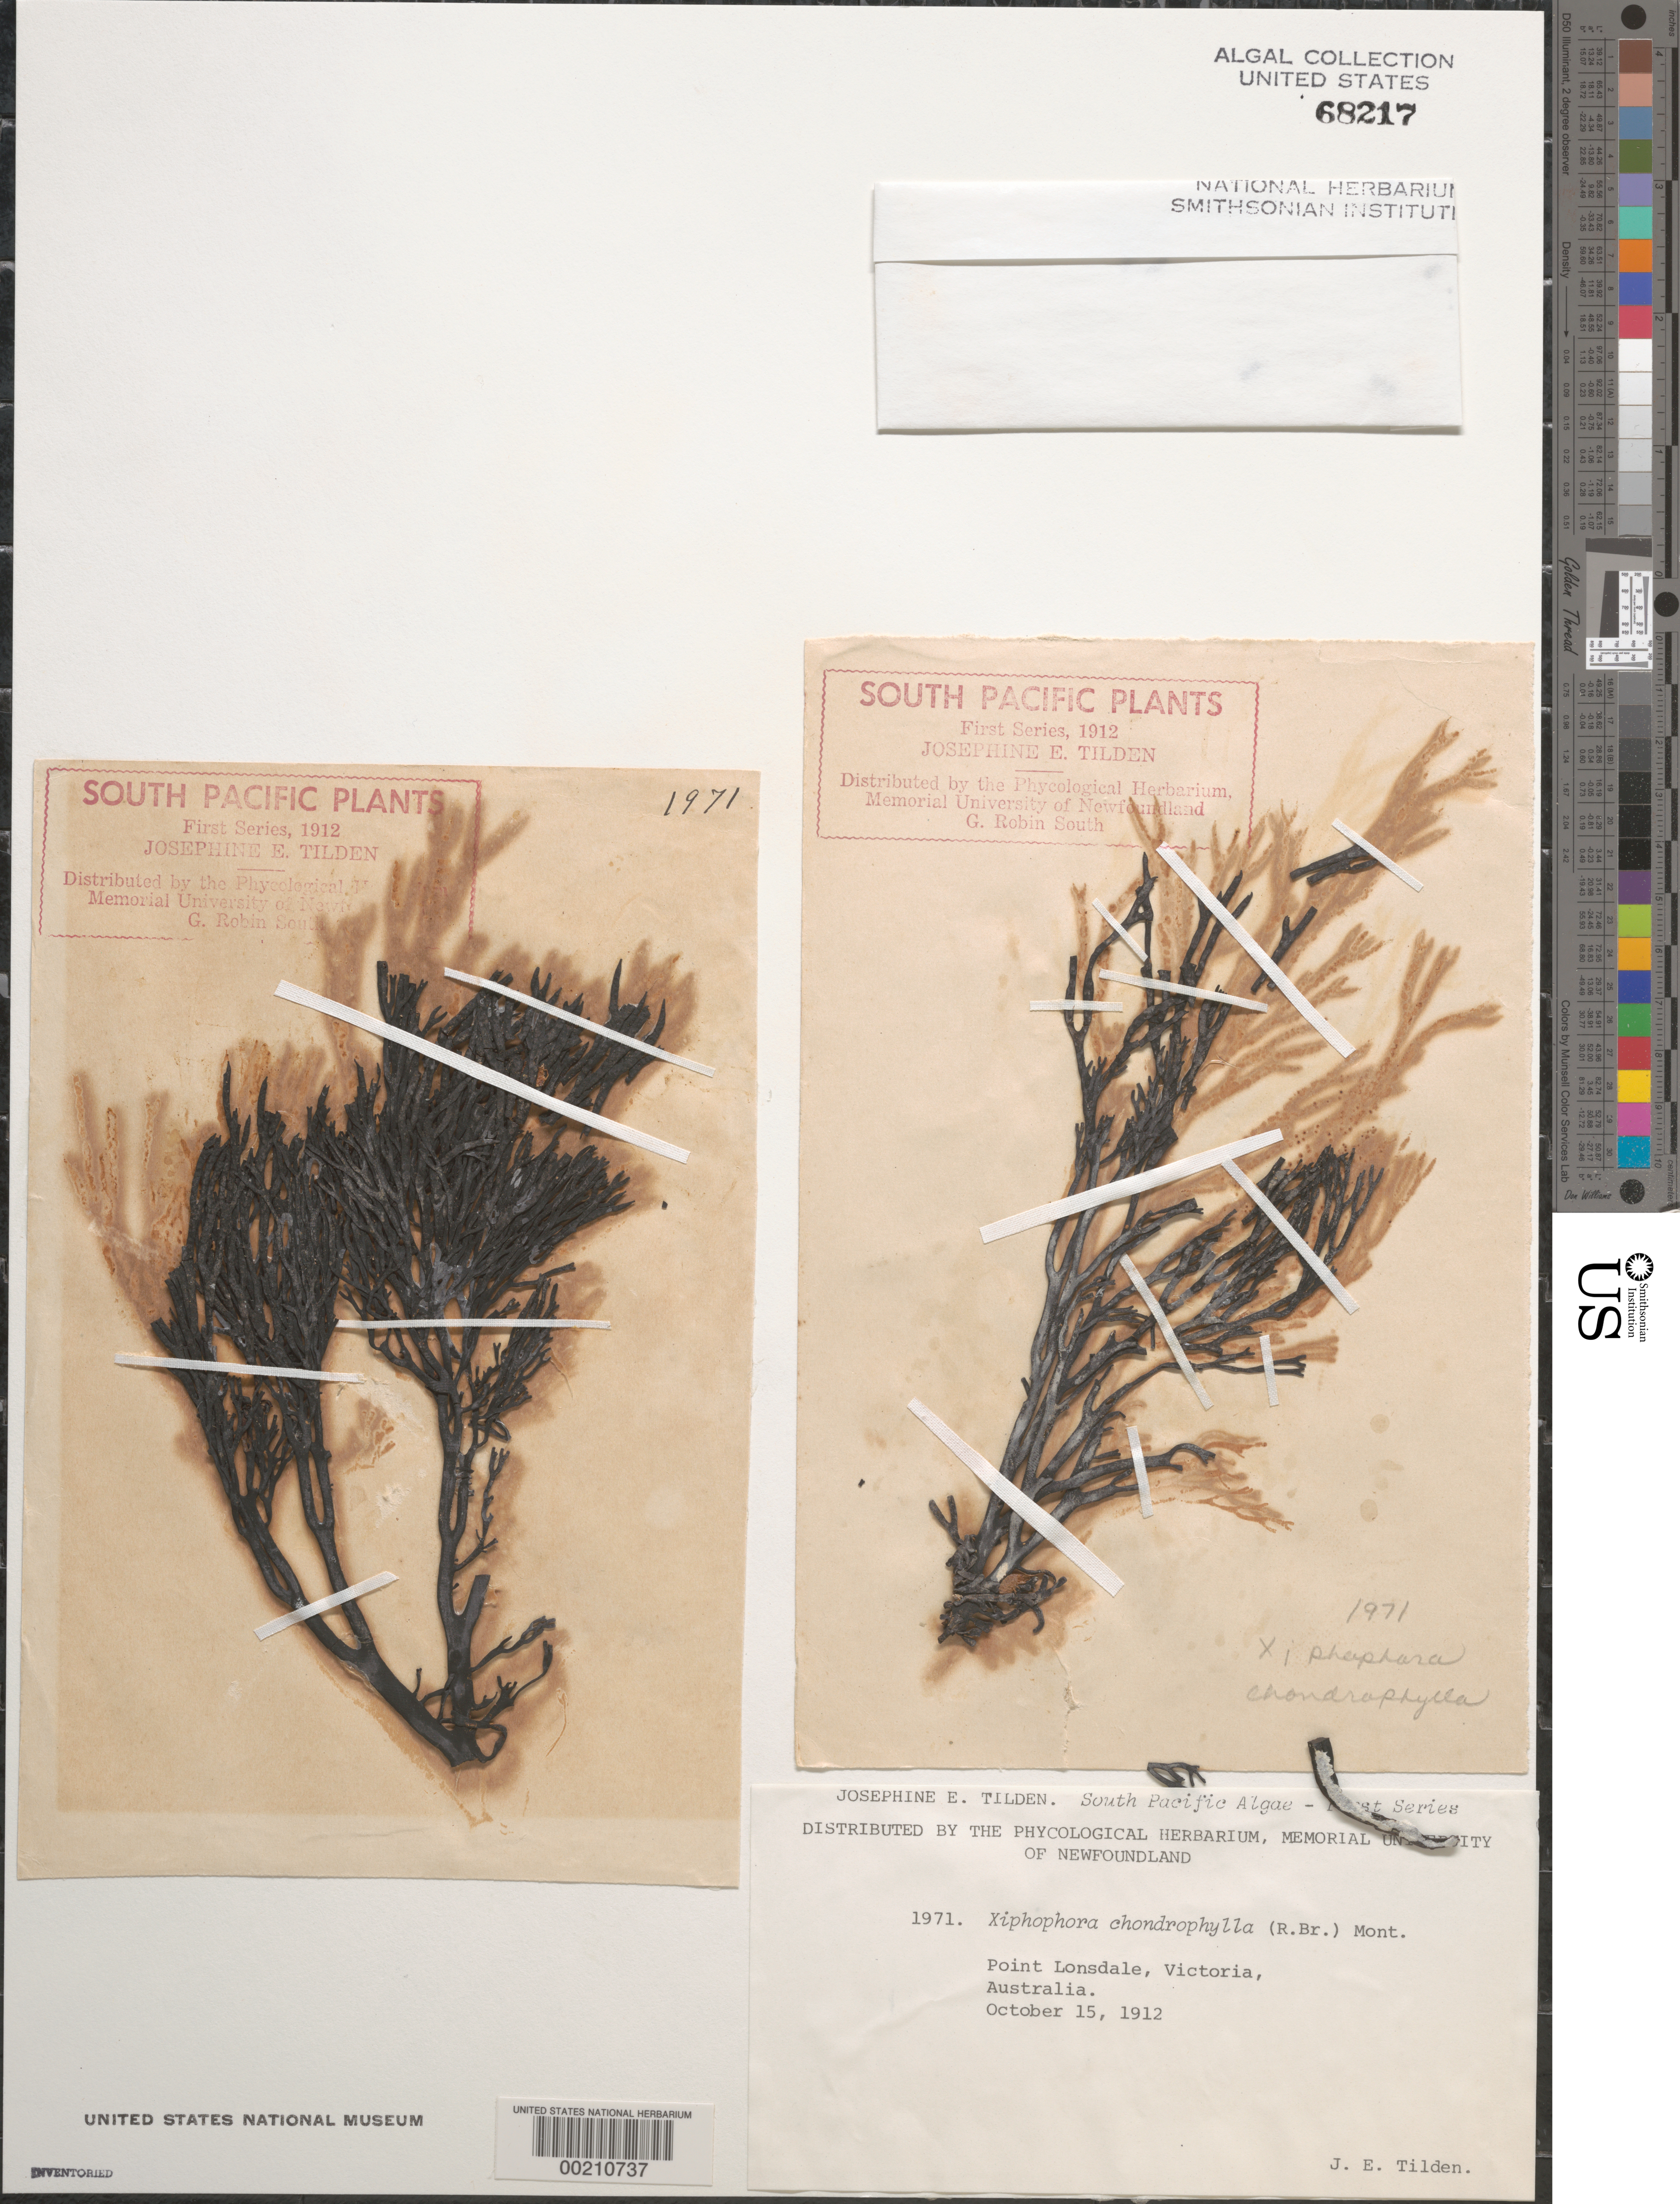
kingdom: Chromista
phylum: Ochrophyta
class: Phaeophyceae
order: Fucales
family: Xiphophoraceae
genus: Xiphophora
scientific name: Xiphophora chondrophylla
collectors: J. E. Tilden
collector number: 1971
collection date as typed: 15 Oct 1912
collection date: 1912-10-15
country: Australia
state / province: Victoria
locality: Point lonsdale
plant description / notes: Tilden, South Pacific Plants, First Series, 1912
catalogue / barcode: US 68217